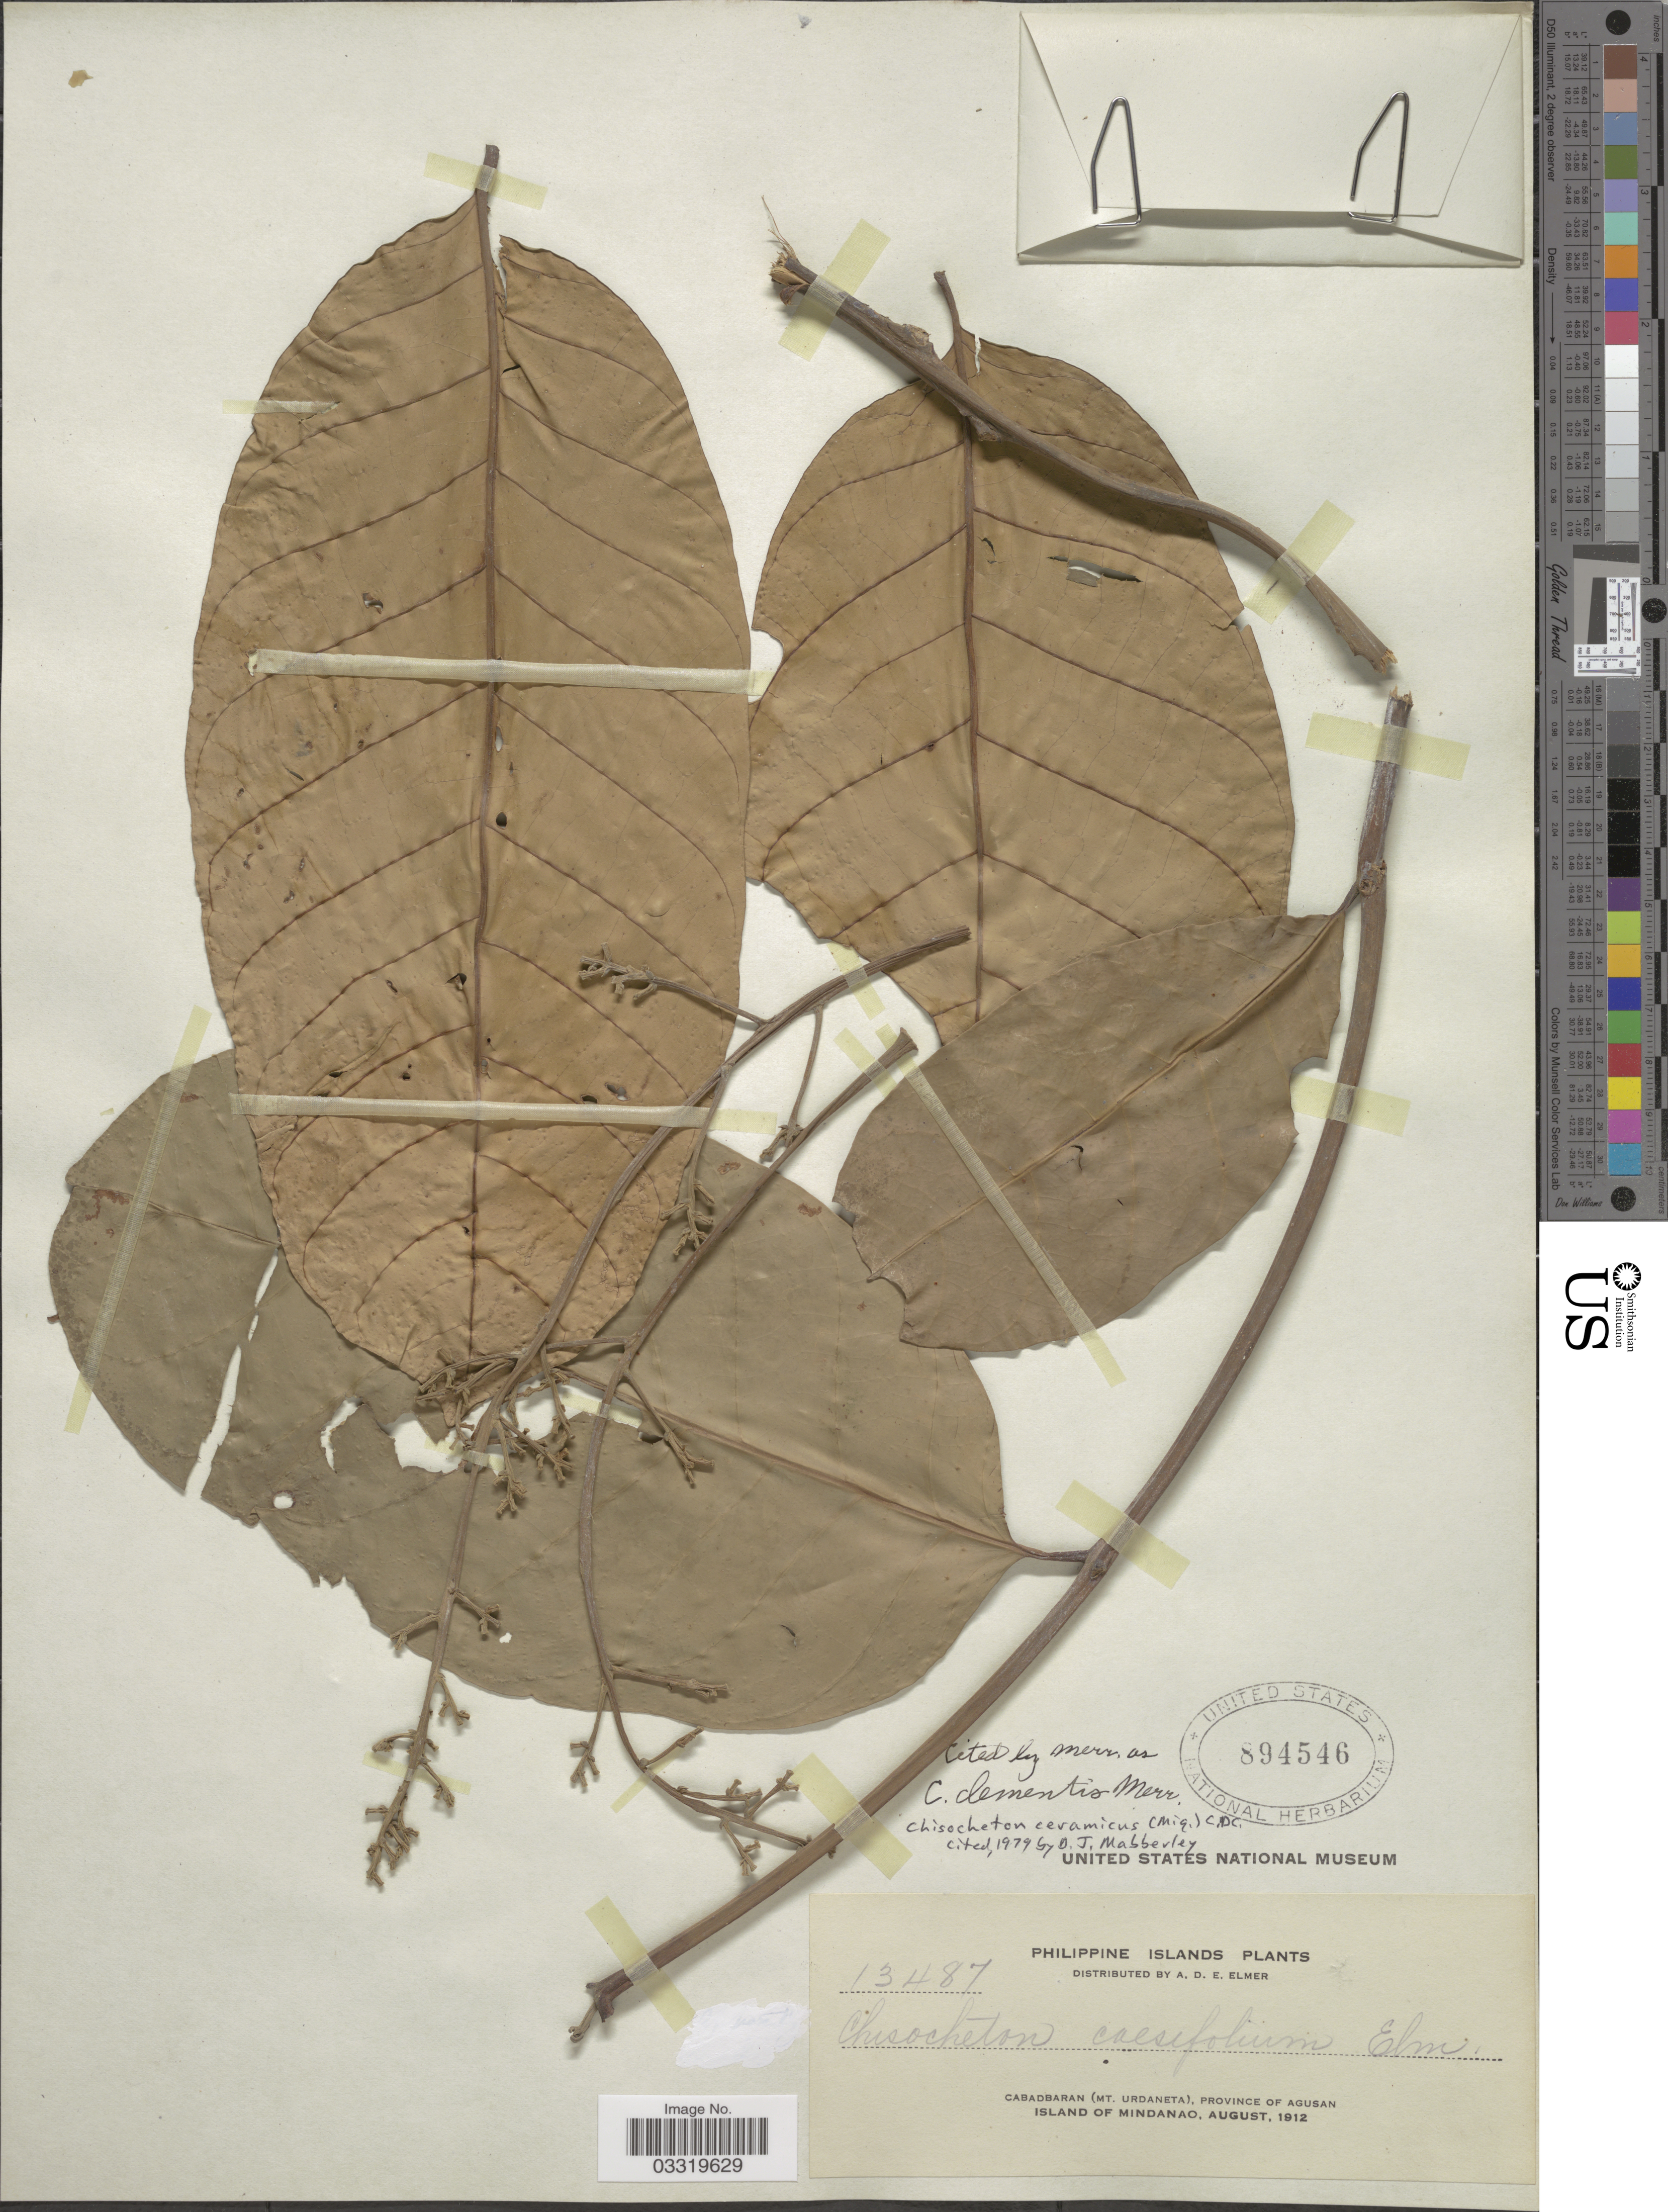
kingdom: Plantae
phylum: Tracheophyta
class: Magnoliopsida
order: Sapindales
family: Meliaceae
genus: Chisocheton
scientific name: Chisocheton ceramicus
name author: (Miq.) C. DC.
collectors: A. D. E. Elmer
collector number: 13487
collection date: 1912-08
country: Philippines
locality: Philippine Islands. Cabadbaran (Mt. Urdaneta), Province of Agusan. Island of Mindanao.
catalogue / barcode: US 894546